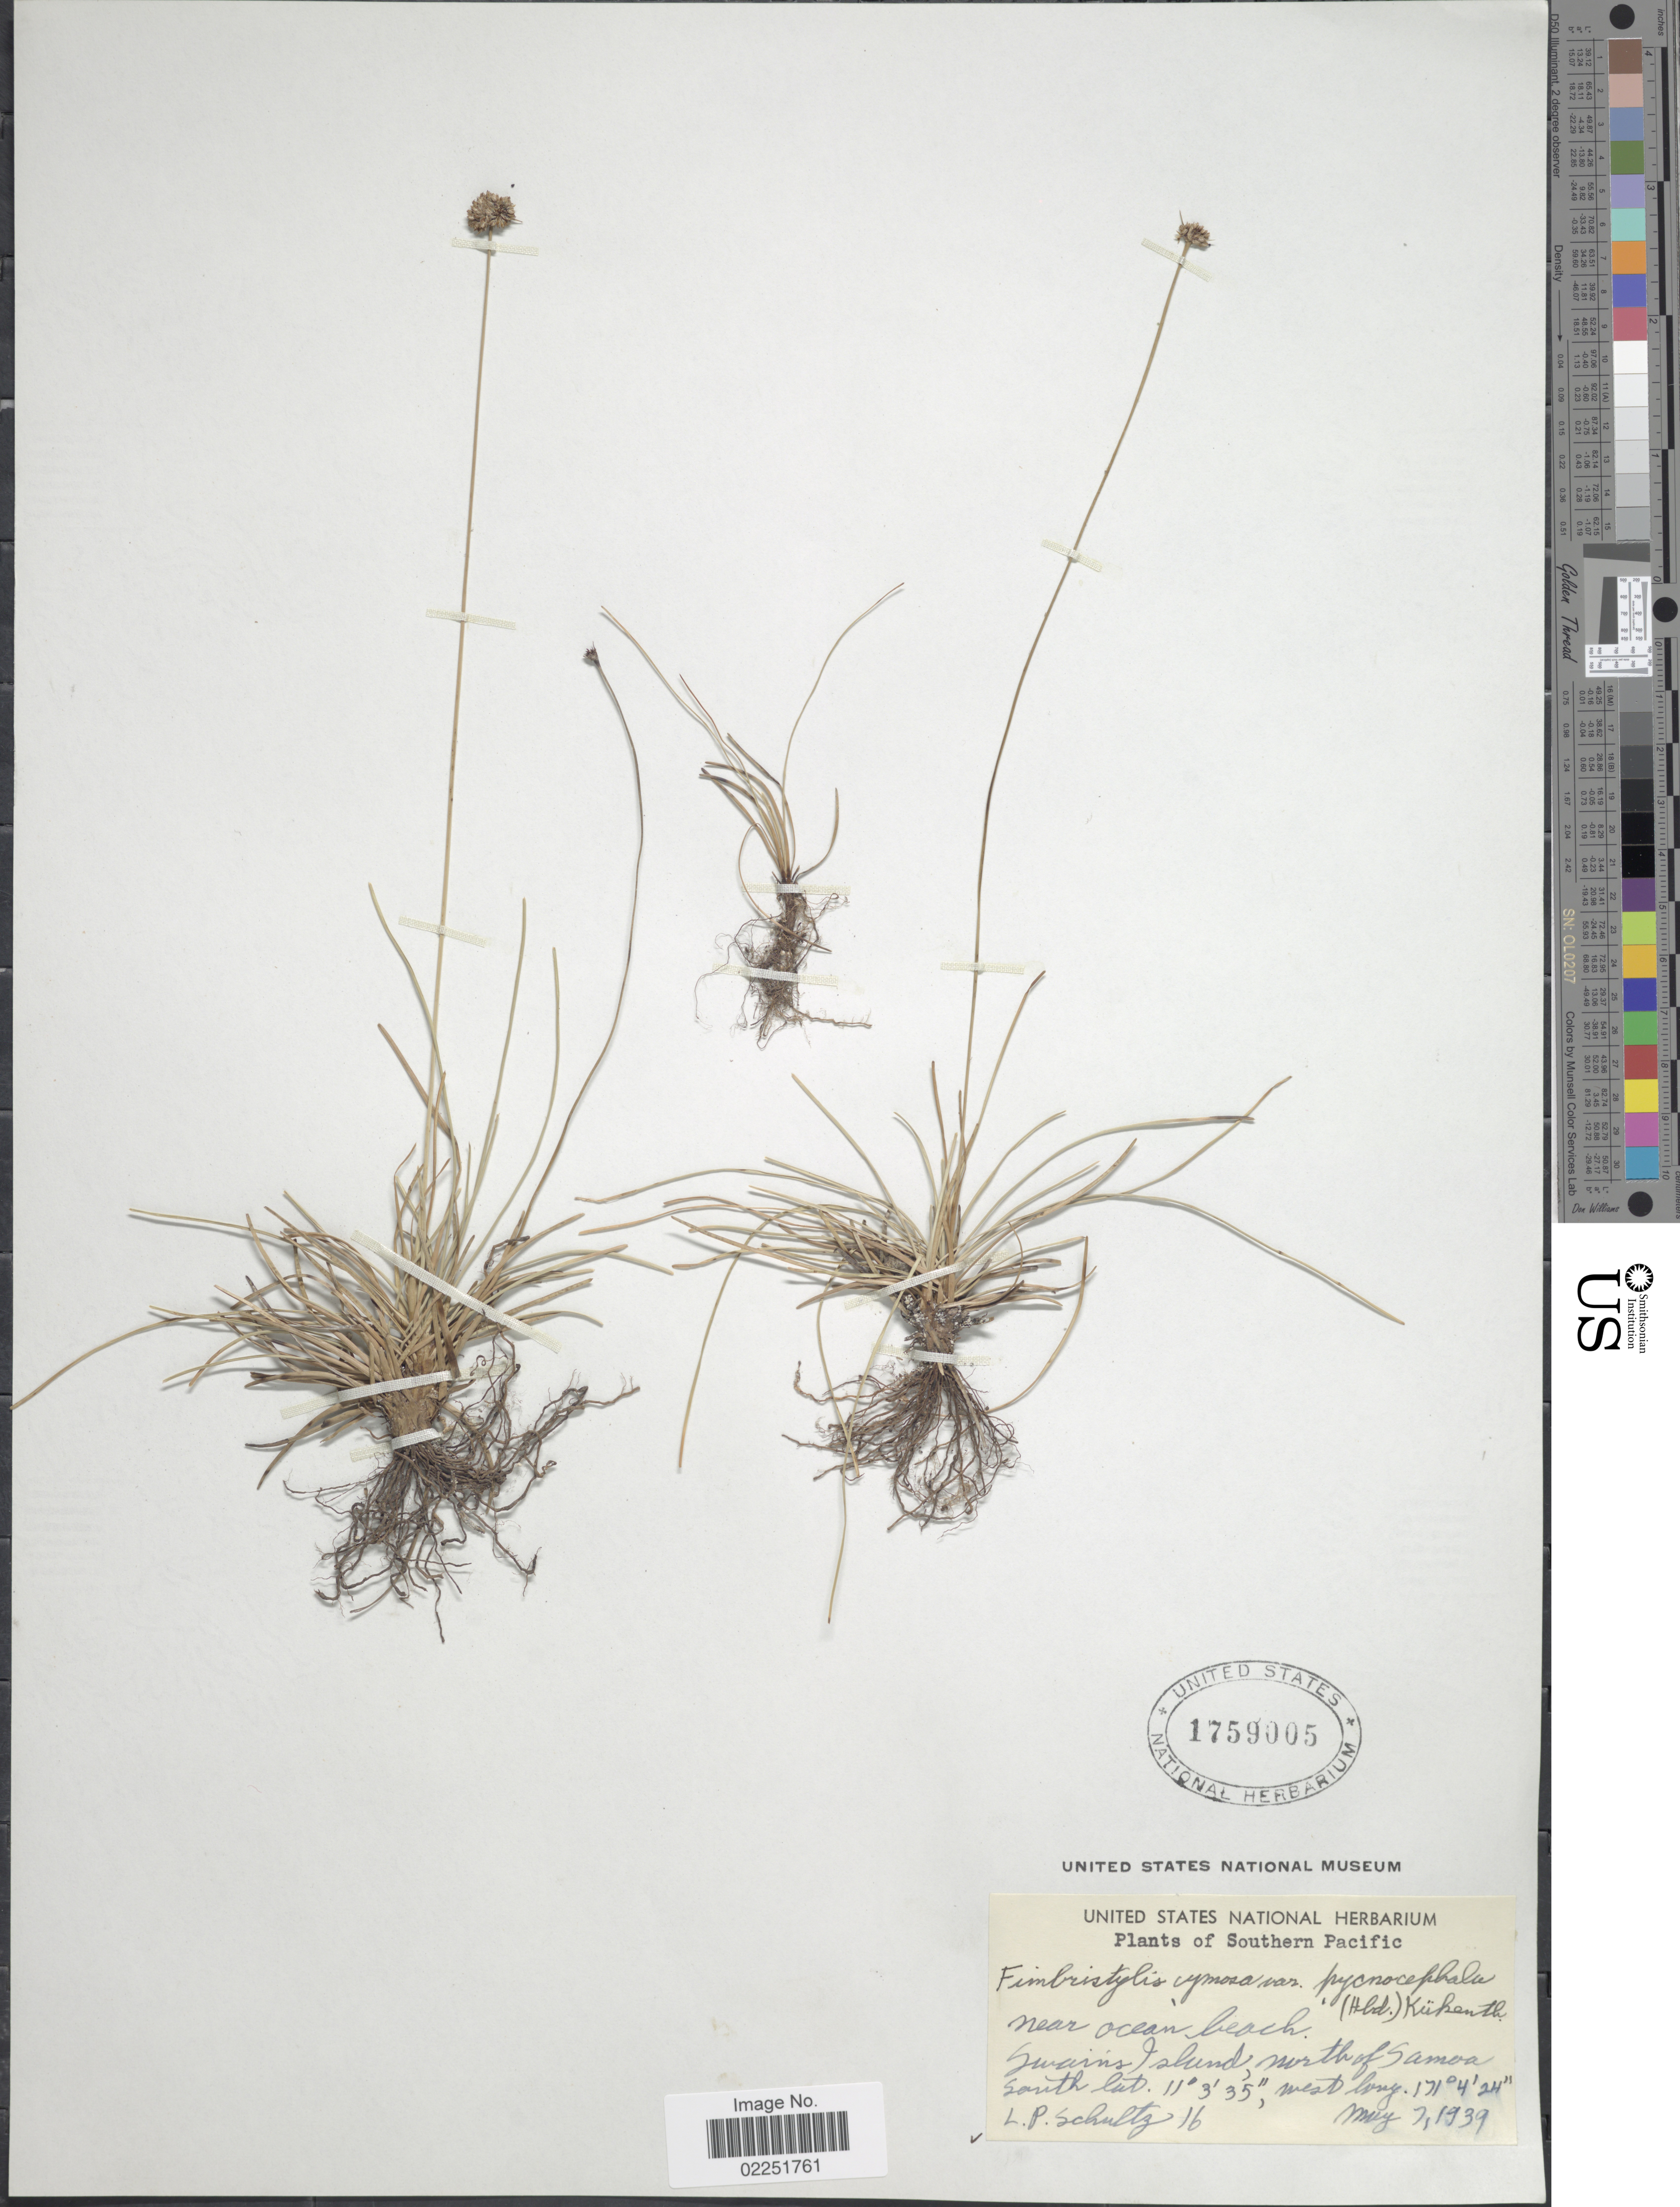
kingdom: Plantae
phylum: Tracheophyta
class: Liliopsida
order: Poales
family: Cyperaceae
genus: Fimbristylis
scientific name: Fimbristylis cymosa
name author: R. Br.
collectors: L. P. Schultz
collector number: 16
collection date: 1939-05-07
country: American Samoa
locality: Southern Pacific, near ocean beach. Swains Island, north of Samoa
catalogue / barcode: US 1759005